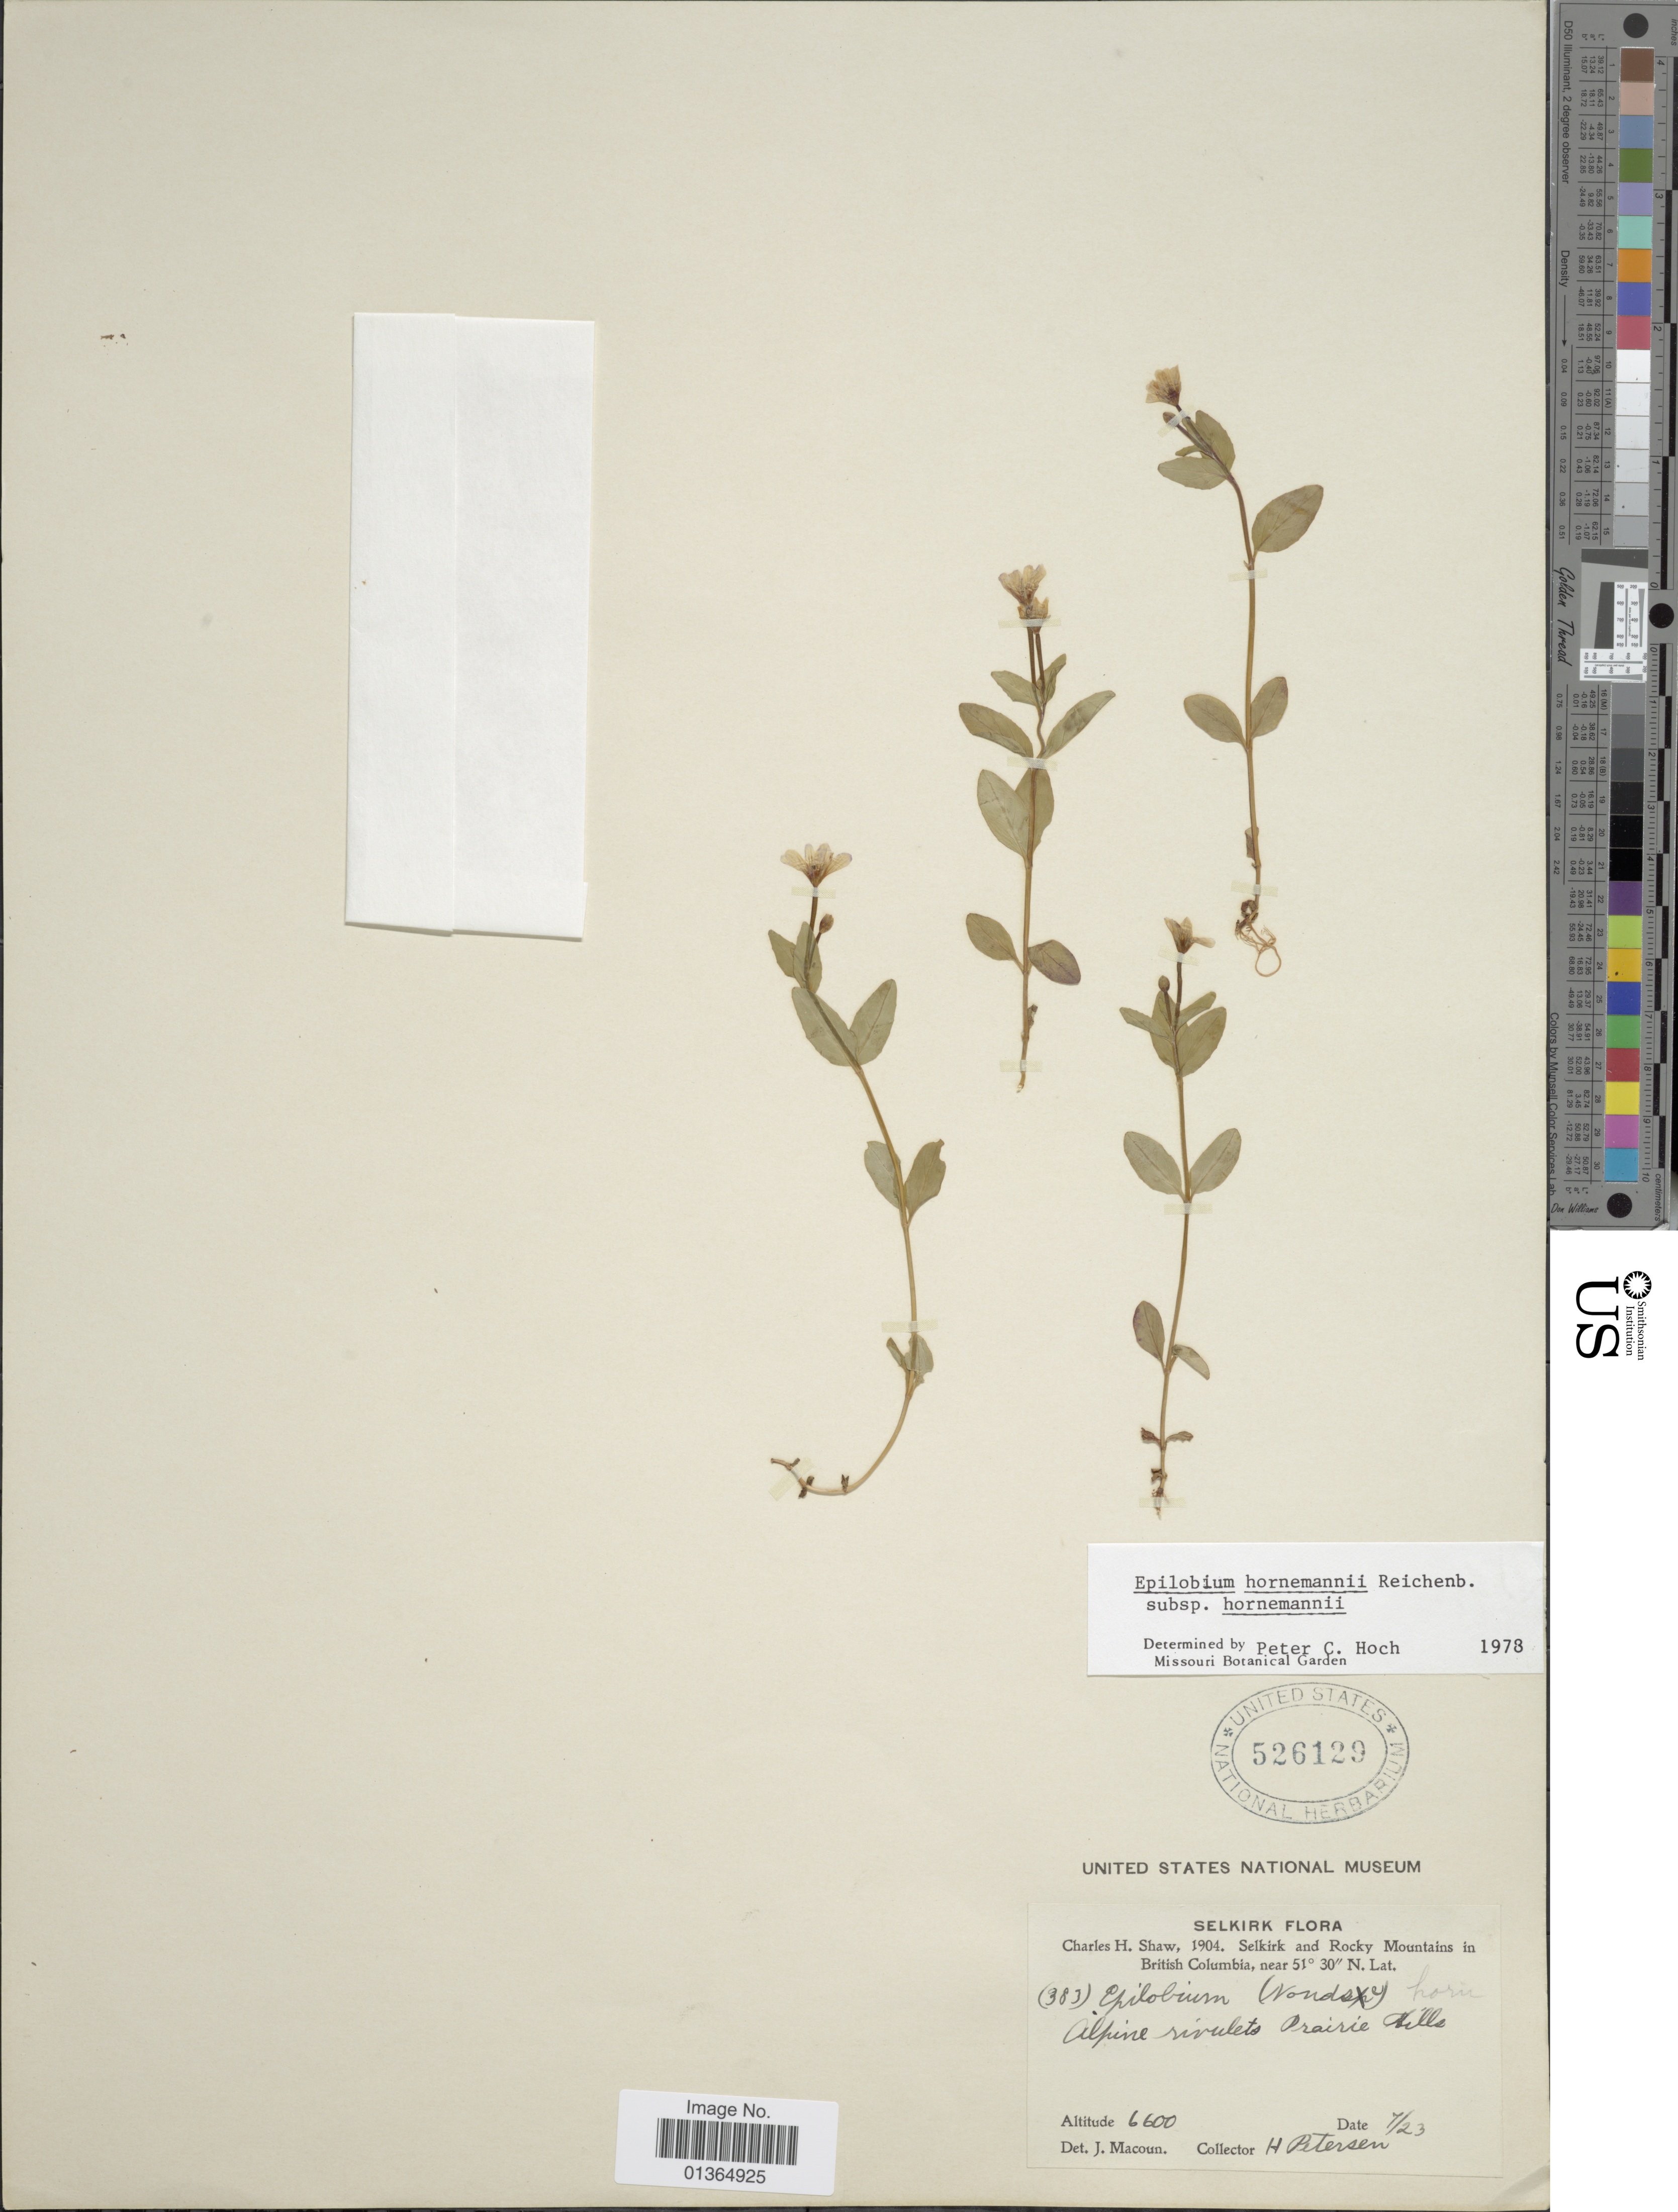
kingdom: Plantae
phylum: Tracheophyta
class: Magnoliopsida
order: Myrtales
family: Onagraceae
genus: Epilobium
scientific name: Epilobium hornemannii subsp. hornemannii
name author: Rchb.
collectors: H. Petersen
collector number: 383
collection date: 1904-07-23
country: Canada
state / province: British Columbia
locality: Selkirk and Rocky Mountains. Alpine rivulets Prairie Hills.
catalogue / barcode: US 526129